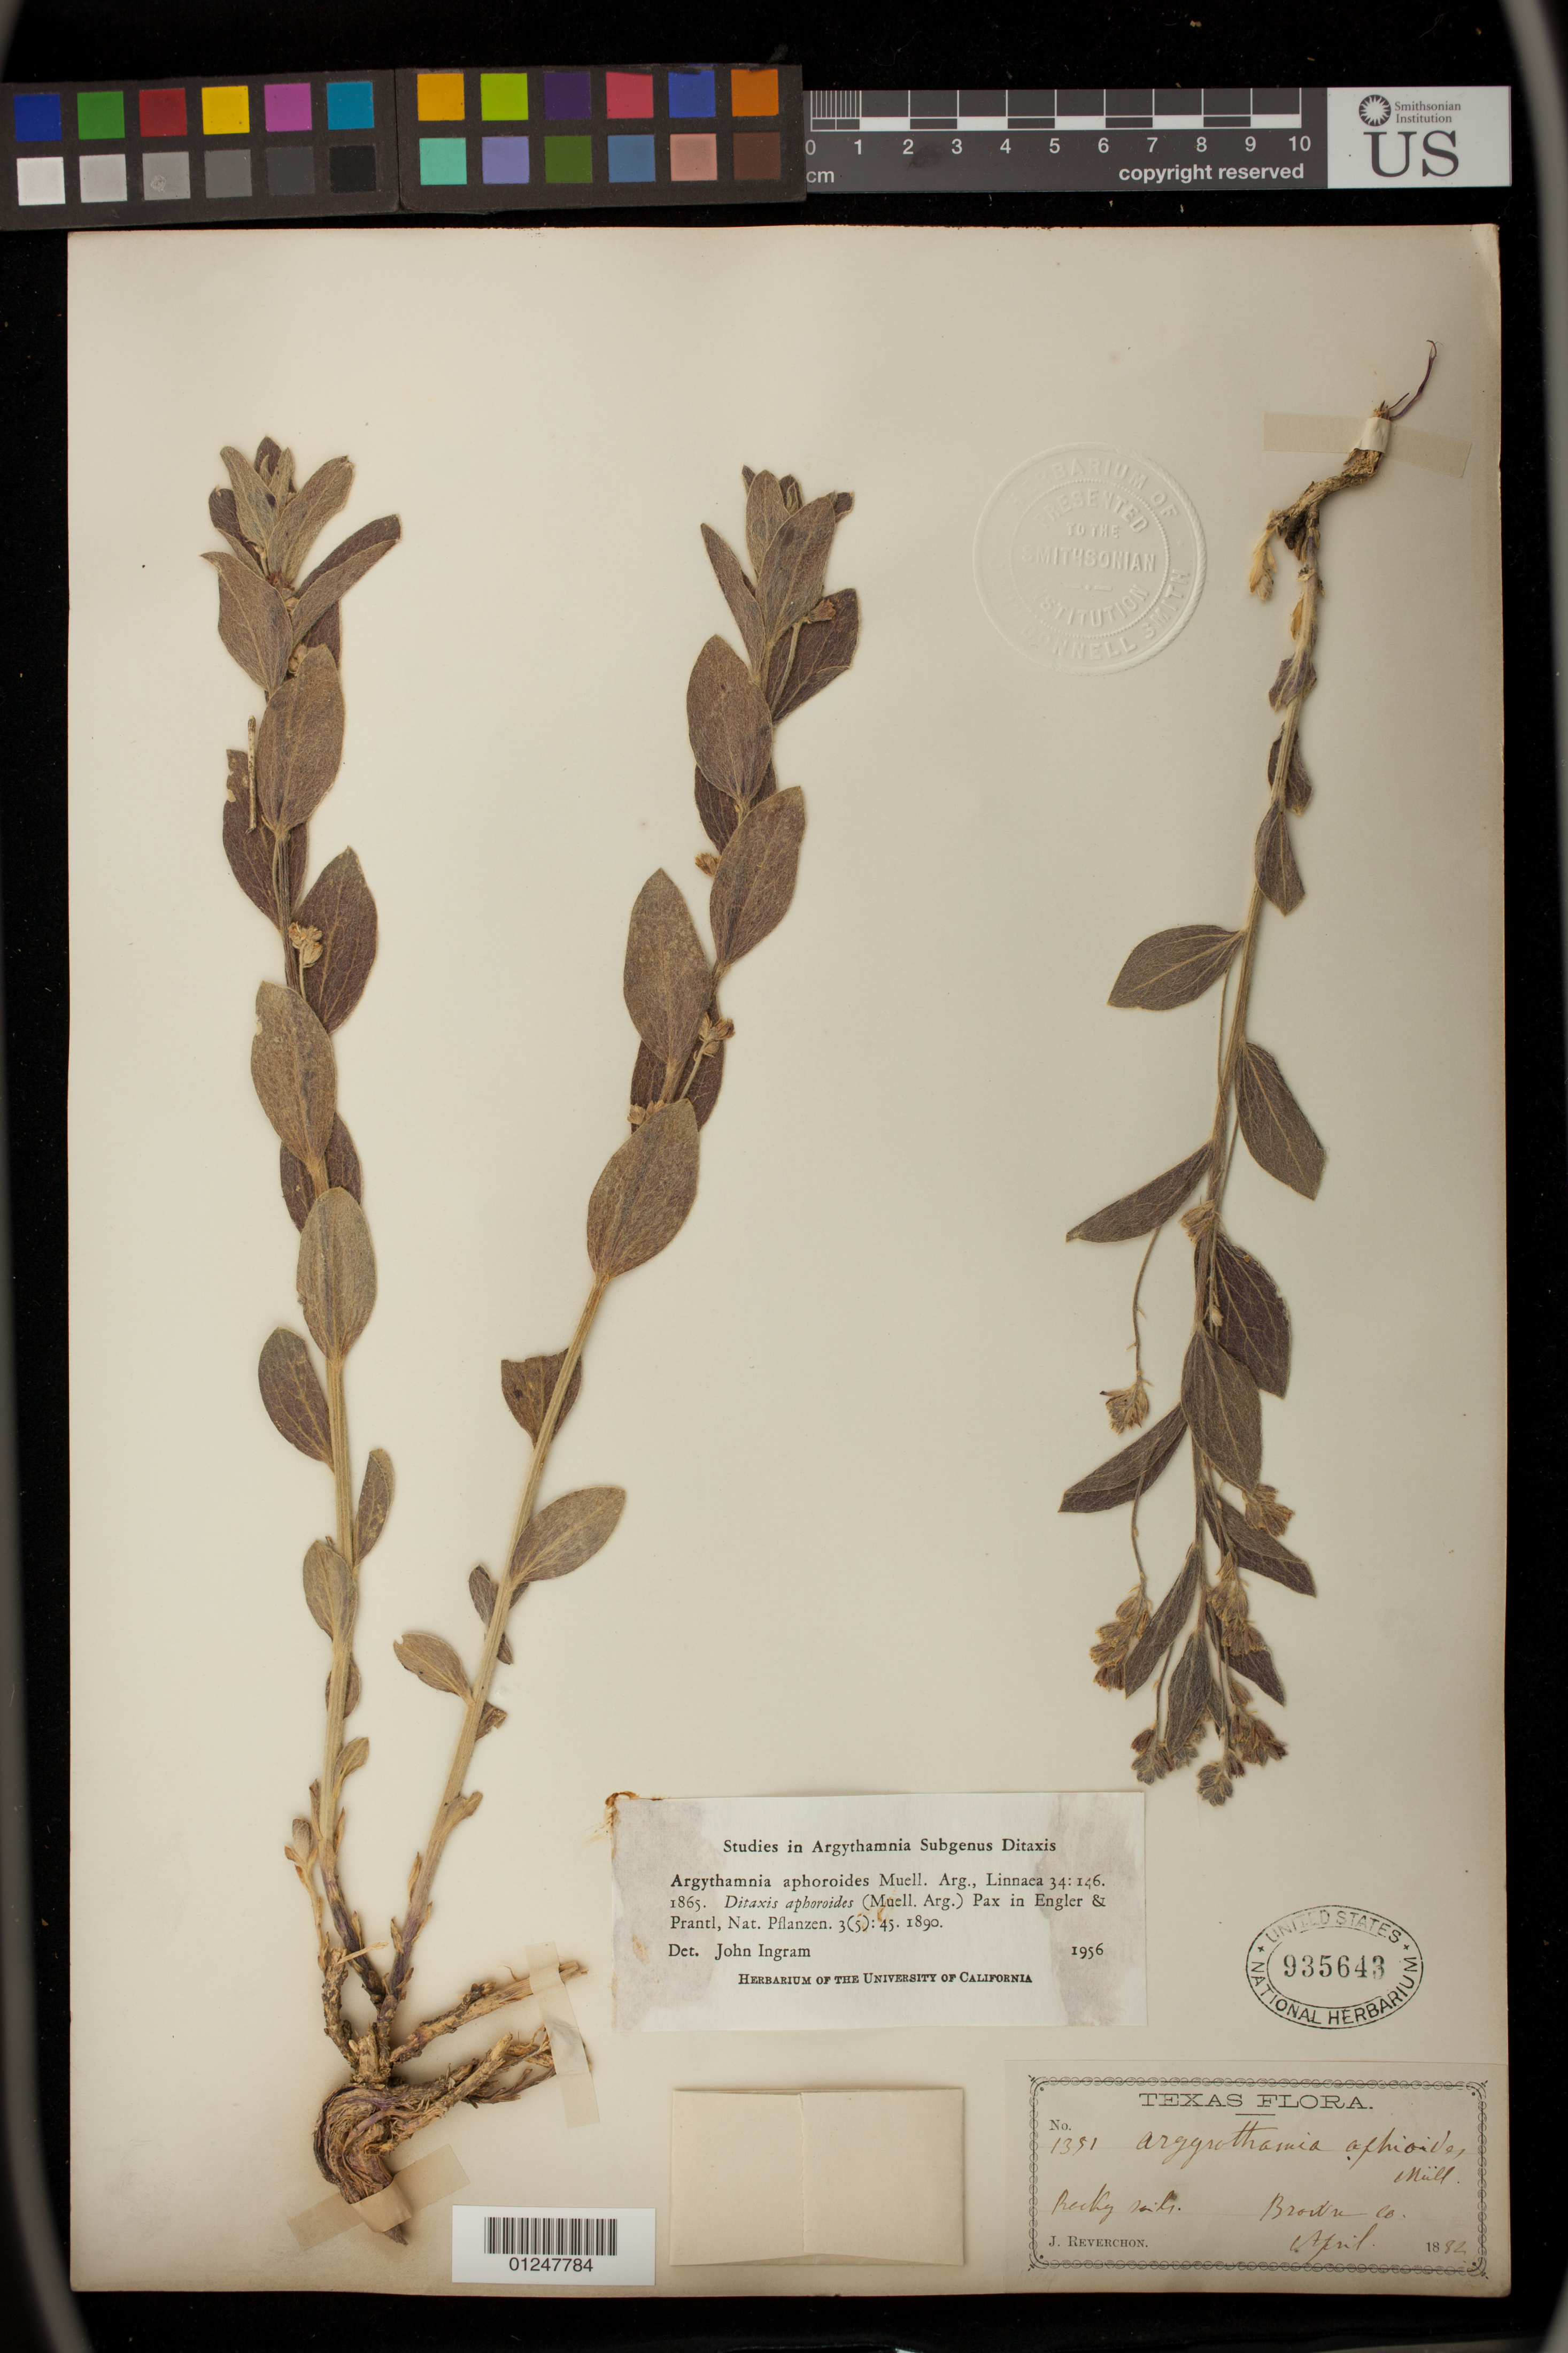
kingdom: Plantae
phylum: Tracheophyta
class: Magnoliopsida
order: Malpighiales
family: Euphorbiaceae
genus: Argythamnia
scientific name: Argythamnia aphoroides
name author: Müll. Arg.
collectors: J. Reverchon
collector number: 1351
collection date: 1882-04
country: United States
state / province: Texas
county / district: Brown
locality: Rocky soils.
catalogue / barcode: US 935643